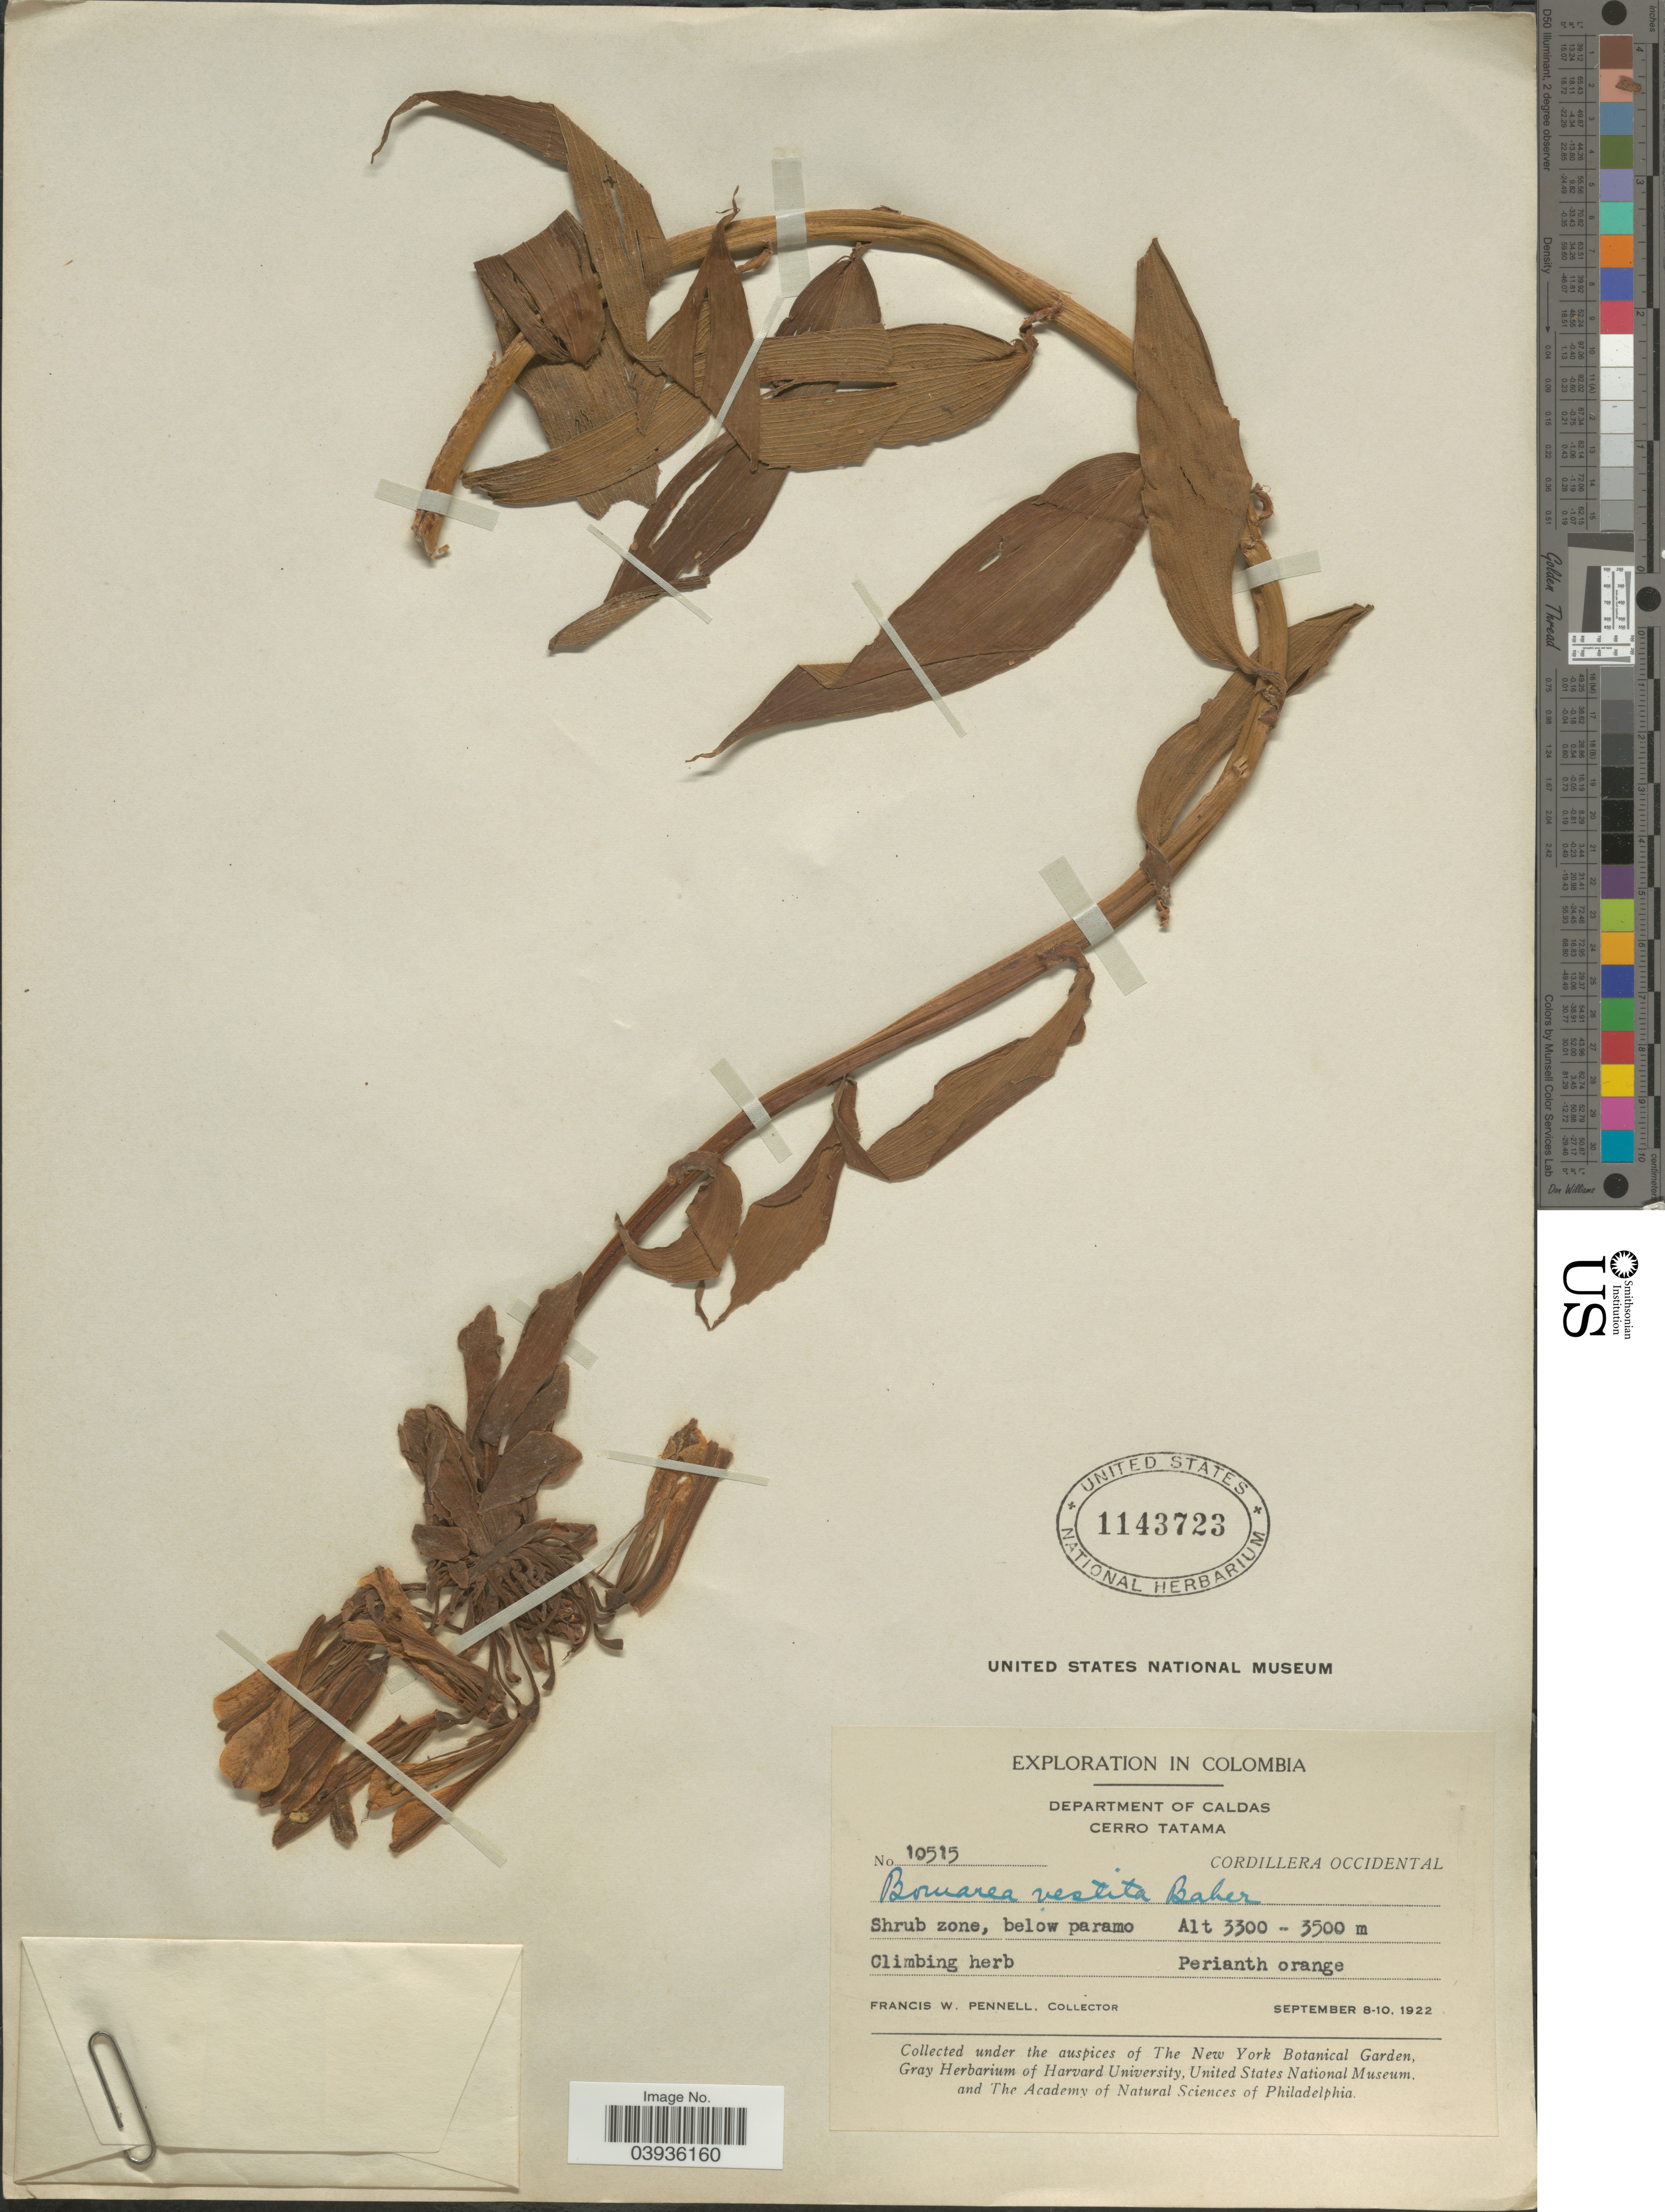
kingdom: Plantae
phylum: Tracheophyta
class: Liliopsida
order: Liliales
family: Alstroemeriaceae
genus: Bomarea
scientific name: Bomarea vestita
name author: Baker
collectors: F. W. Pennell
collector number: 10515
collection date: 1922-09-08/1922-09-10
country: Colombia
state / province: Caldas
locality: Department of Caldas. Cerro Tatama. Cordillera Occidental.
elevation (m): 3300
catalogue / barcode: US 1143723